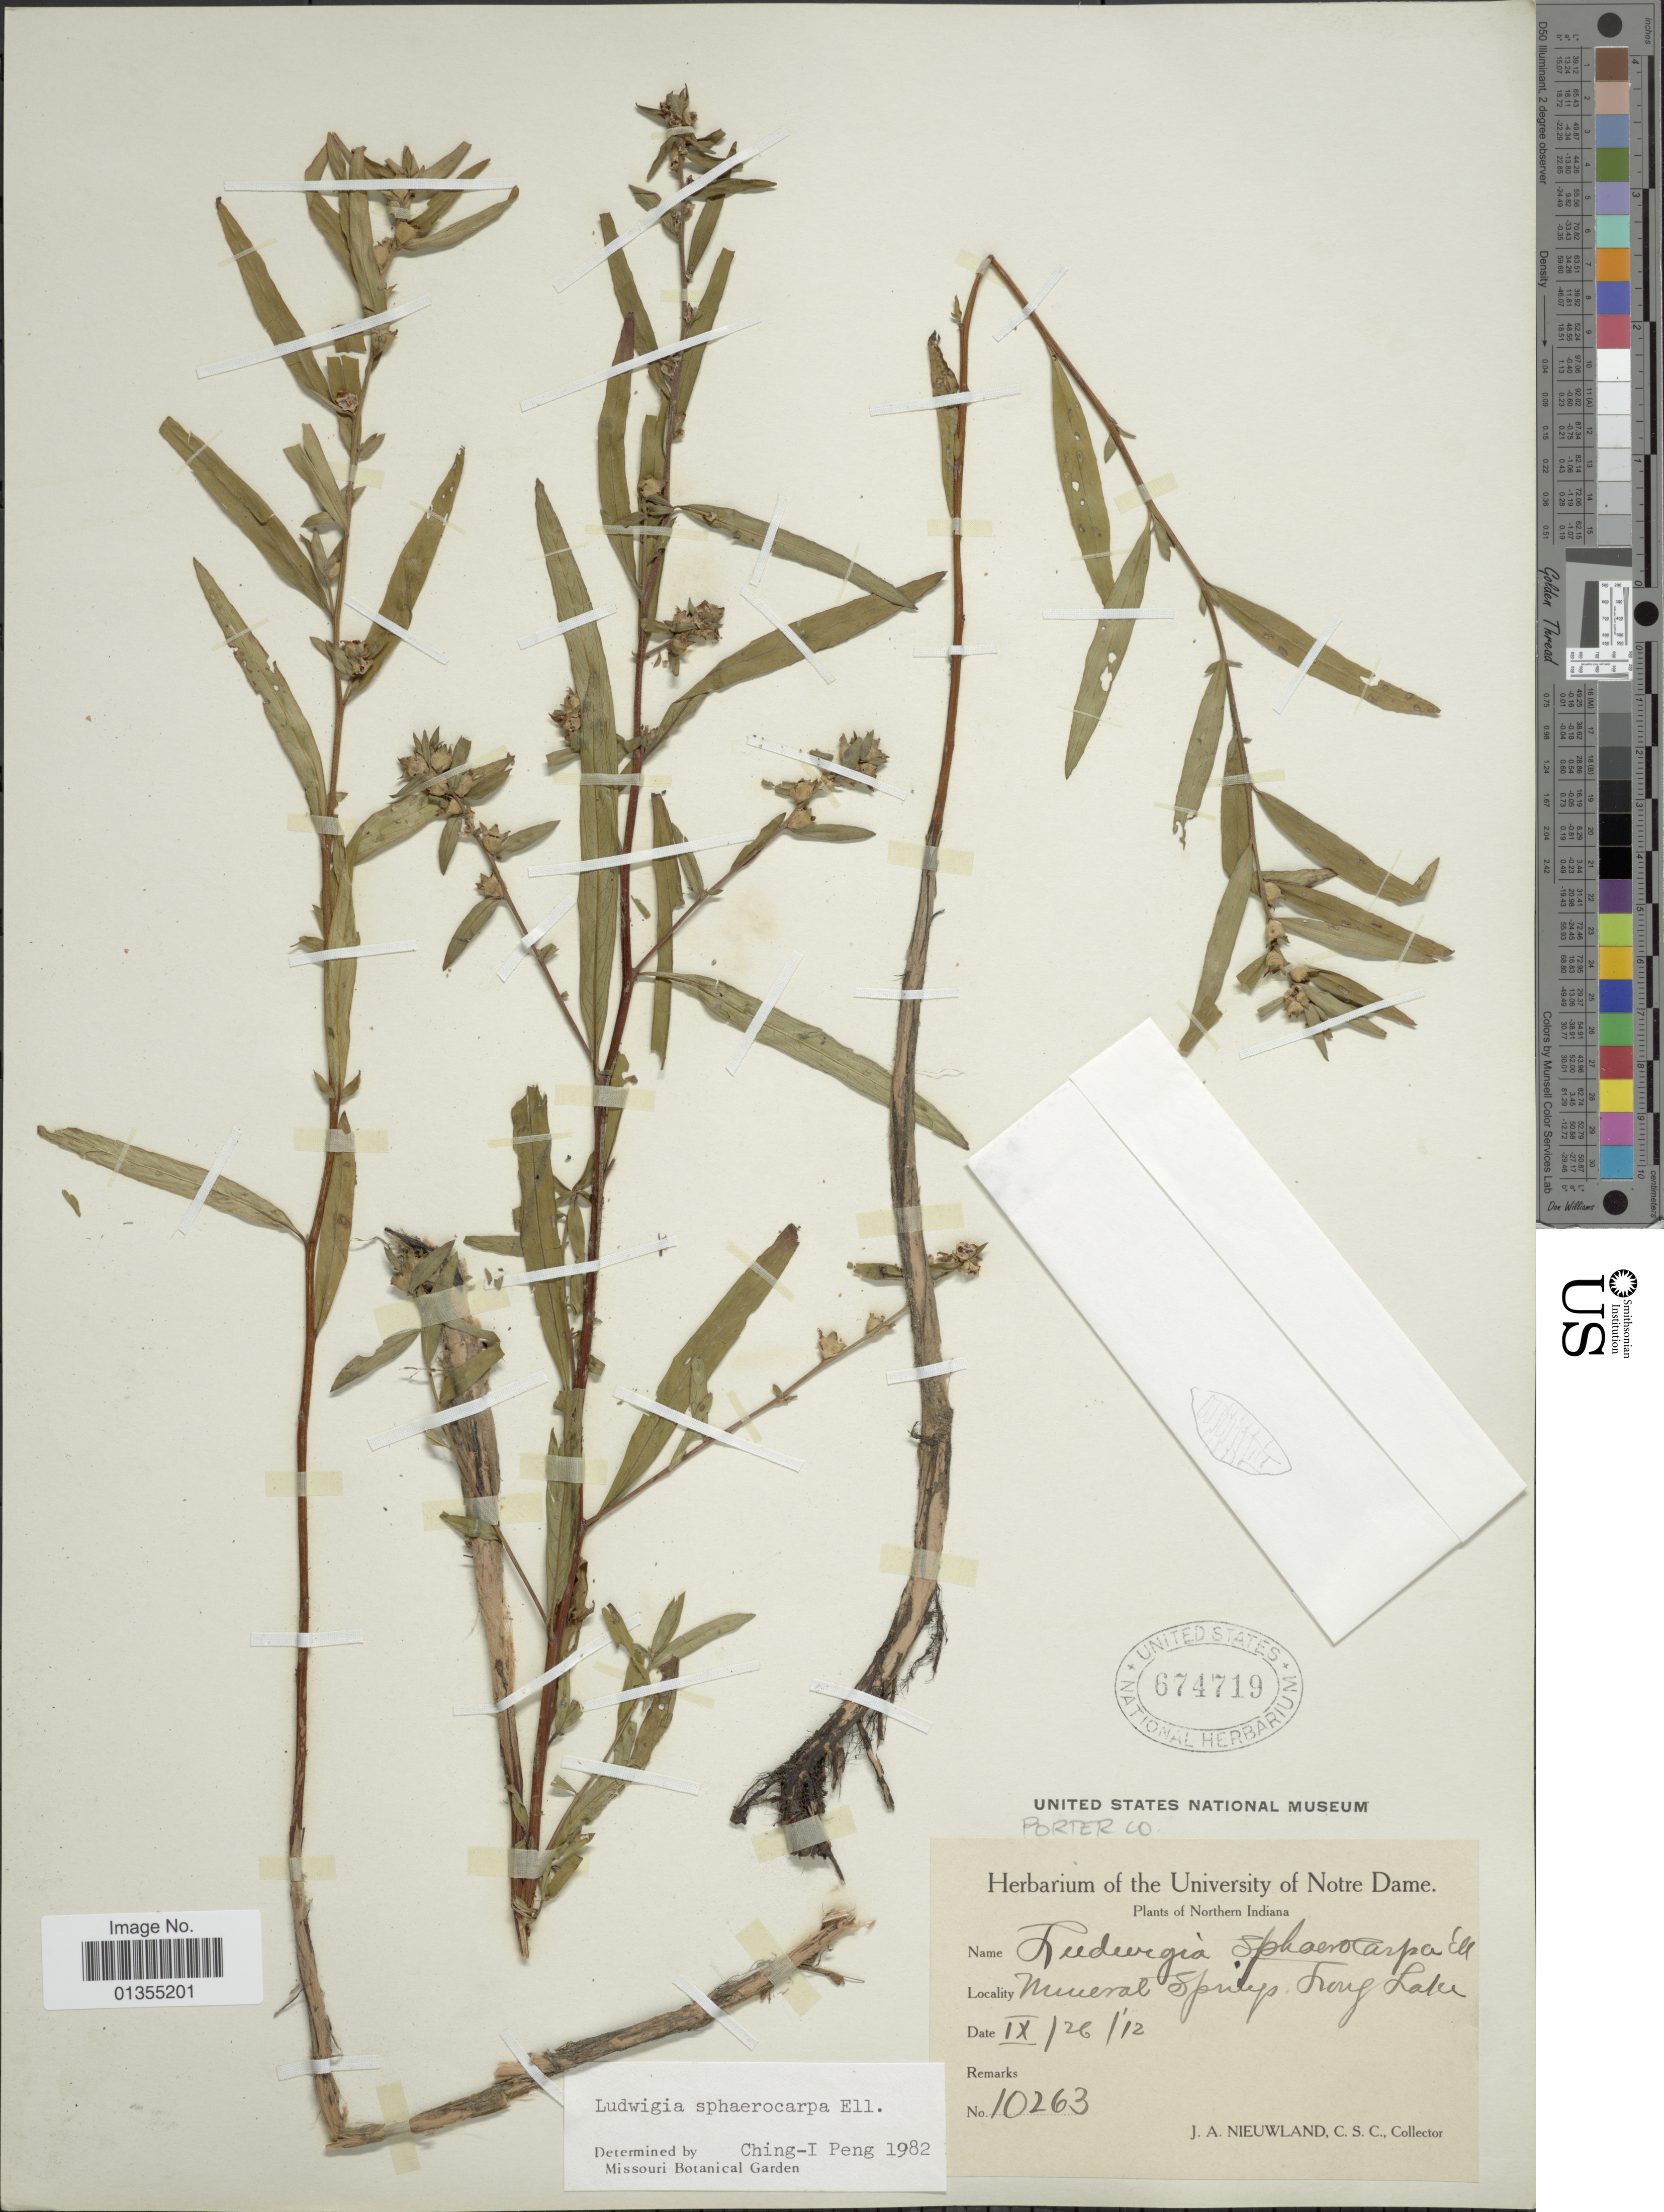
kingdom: Plantae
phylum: Tracheophyta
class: Magnoliopsida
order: Myrtales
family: Onagraceae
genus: Ludwigia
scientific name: Ludwigia sphaerocarpa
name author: Elliott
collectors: J. A. Nieuwland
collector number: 10263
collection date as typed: Transcribed d/m/y: 26/9/12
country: United States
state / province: Indiana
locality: Northern Indiana. Mineral Springs, Long Lake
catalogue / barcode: US 674719